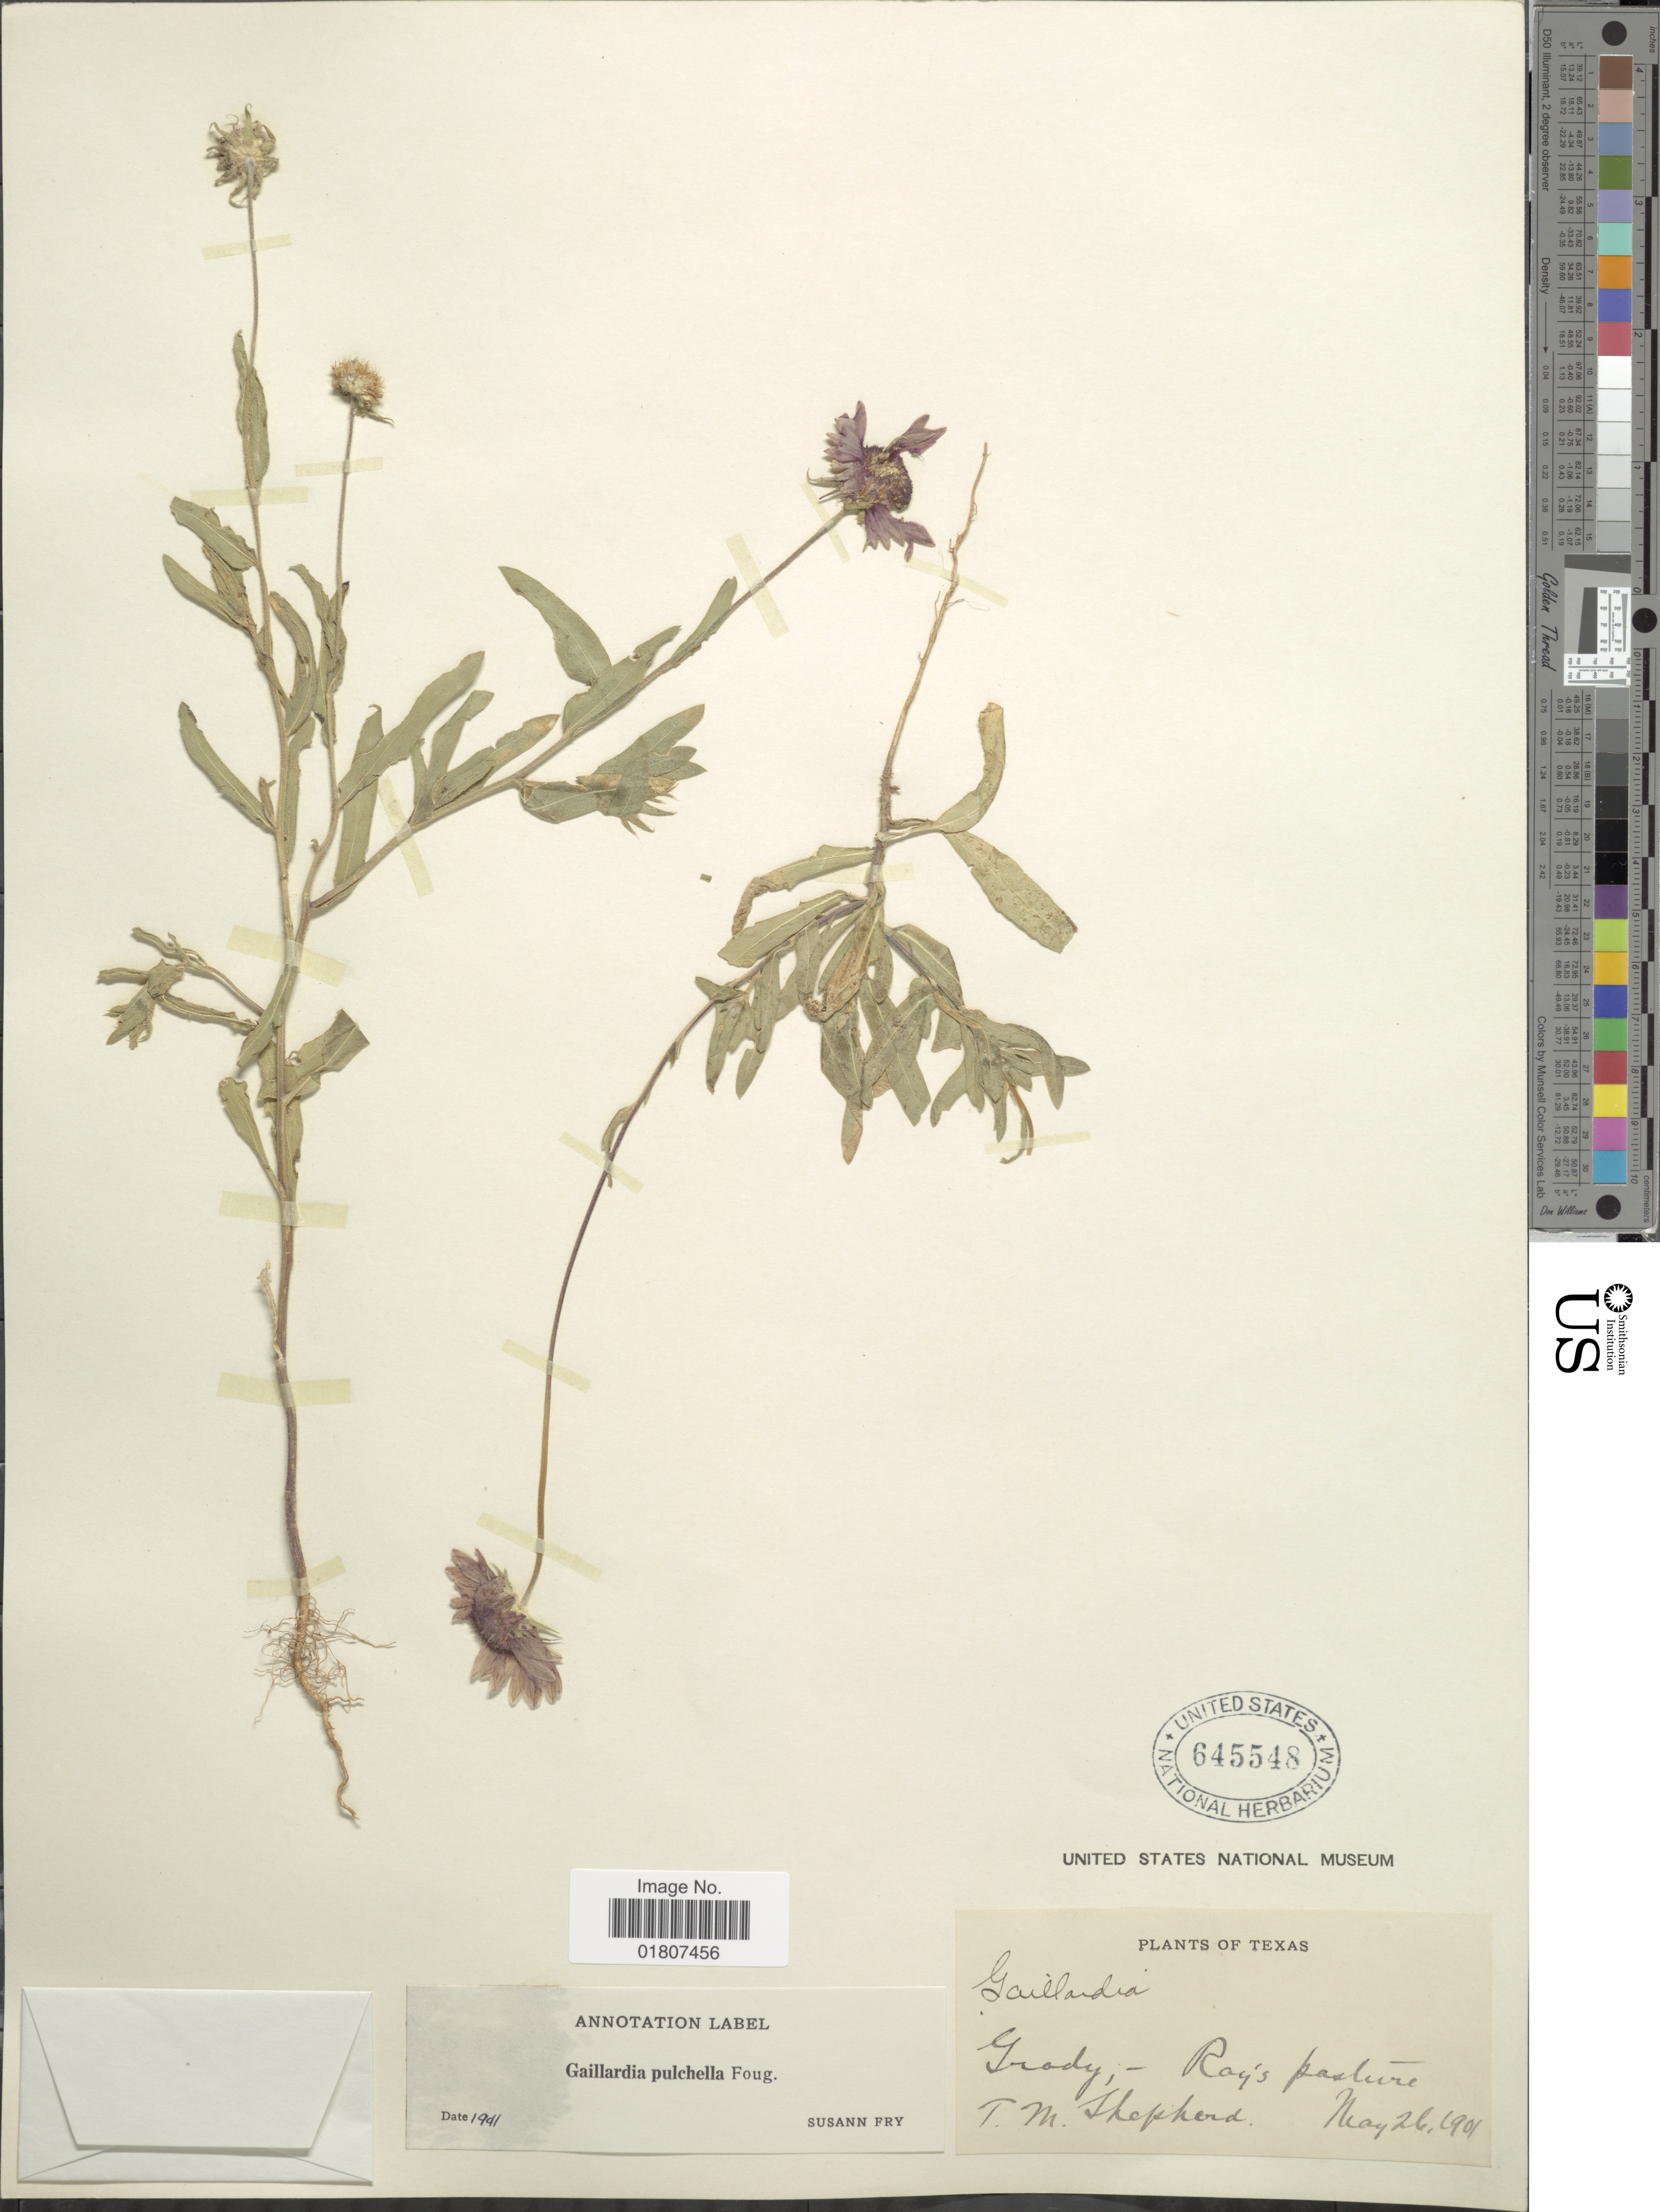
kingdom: Plantae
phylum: Tracheophyta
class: Magnoliopsida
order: Asterales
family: Asteraceae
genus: Gaillardia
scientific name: Gaillardia pulchella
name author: Foug.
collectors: T. Shepherd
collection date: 1901-05-26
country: United States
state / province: Texas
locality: Grady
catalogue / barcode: US 645548